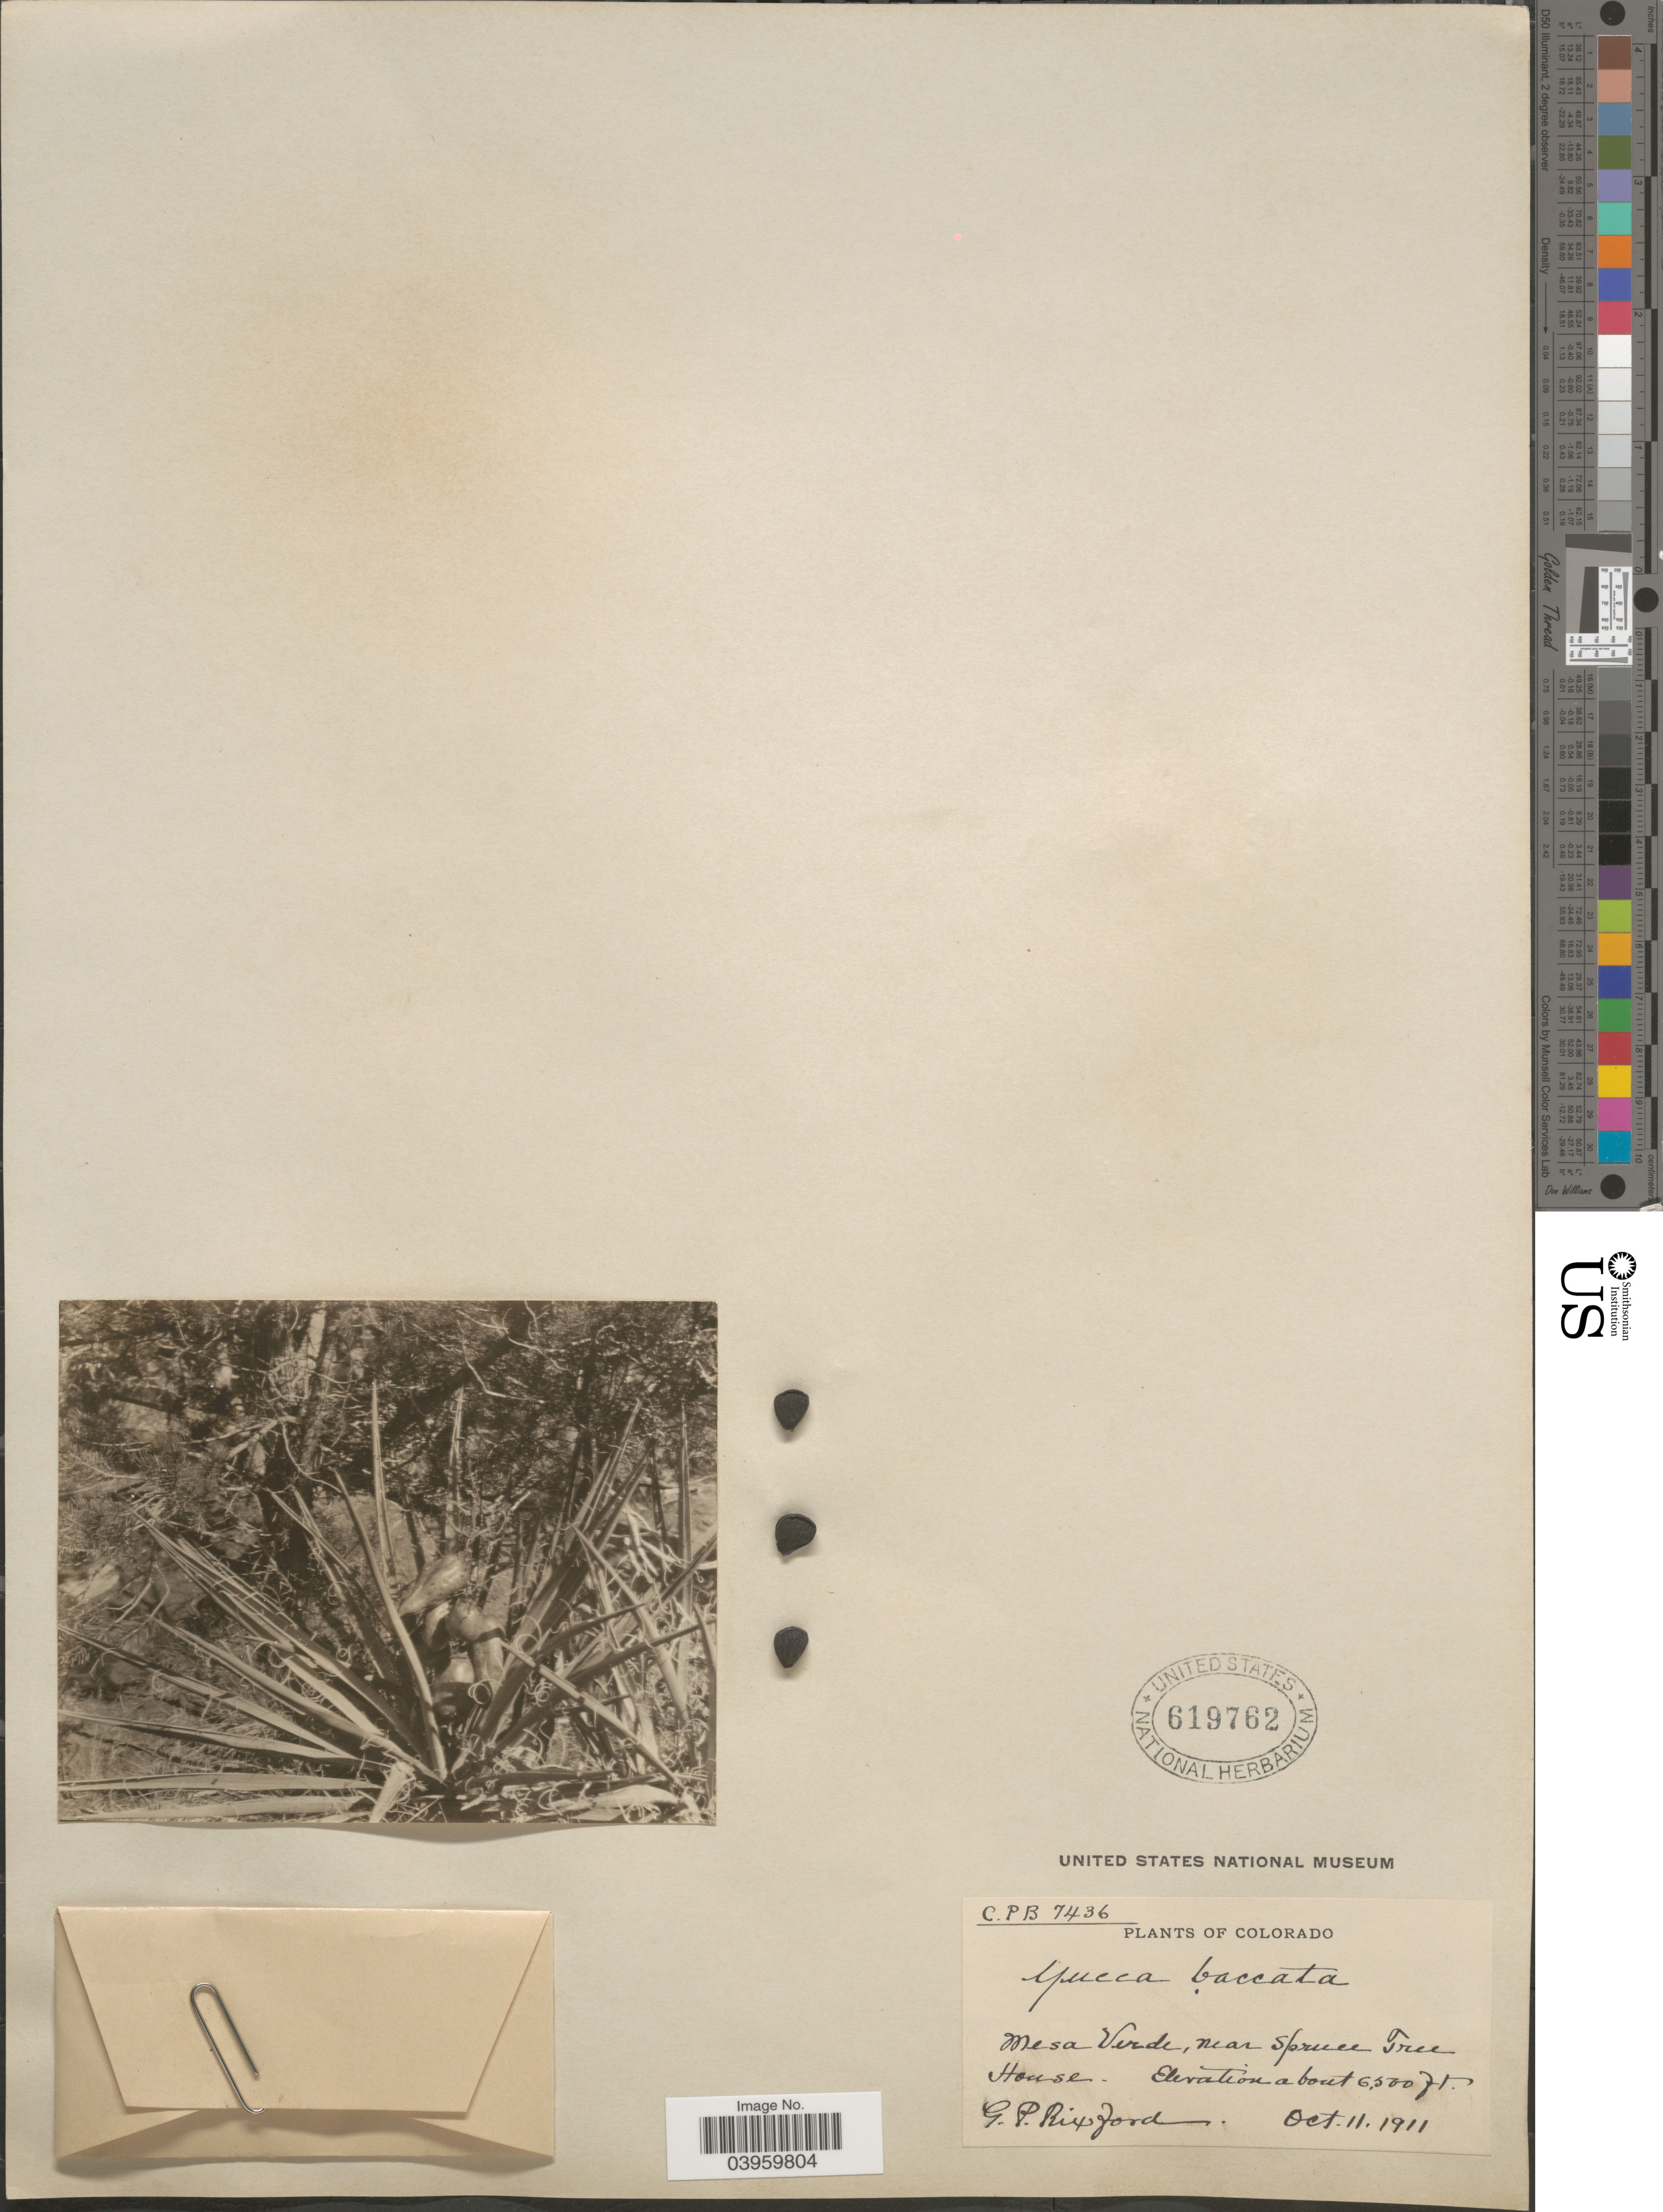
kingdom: Plantae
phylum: Tracheophyta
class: Liliopsida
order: Asparagales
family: Asparagaceae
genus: Yucca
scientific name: Yucca baccata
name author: Torr.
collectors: G. Rixford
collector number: C.PB7436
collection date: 1911-10-11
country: United States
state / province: Colorado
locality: Mesa Verde, near Spruce Tree House.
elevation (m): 1981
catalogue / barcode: US 619762